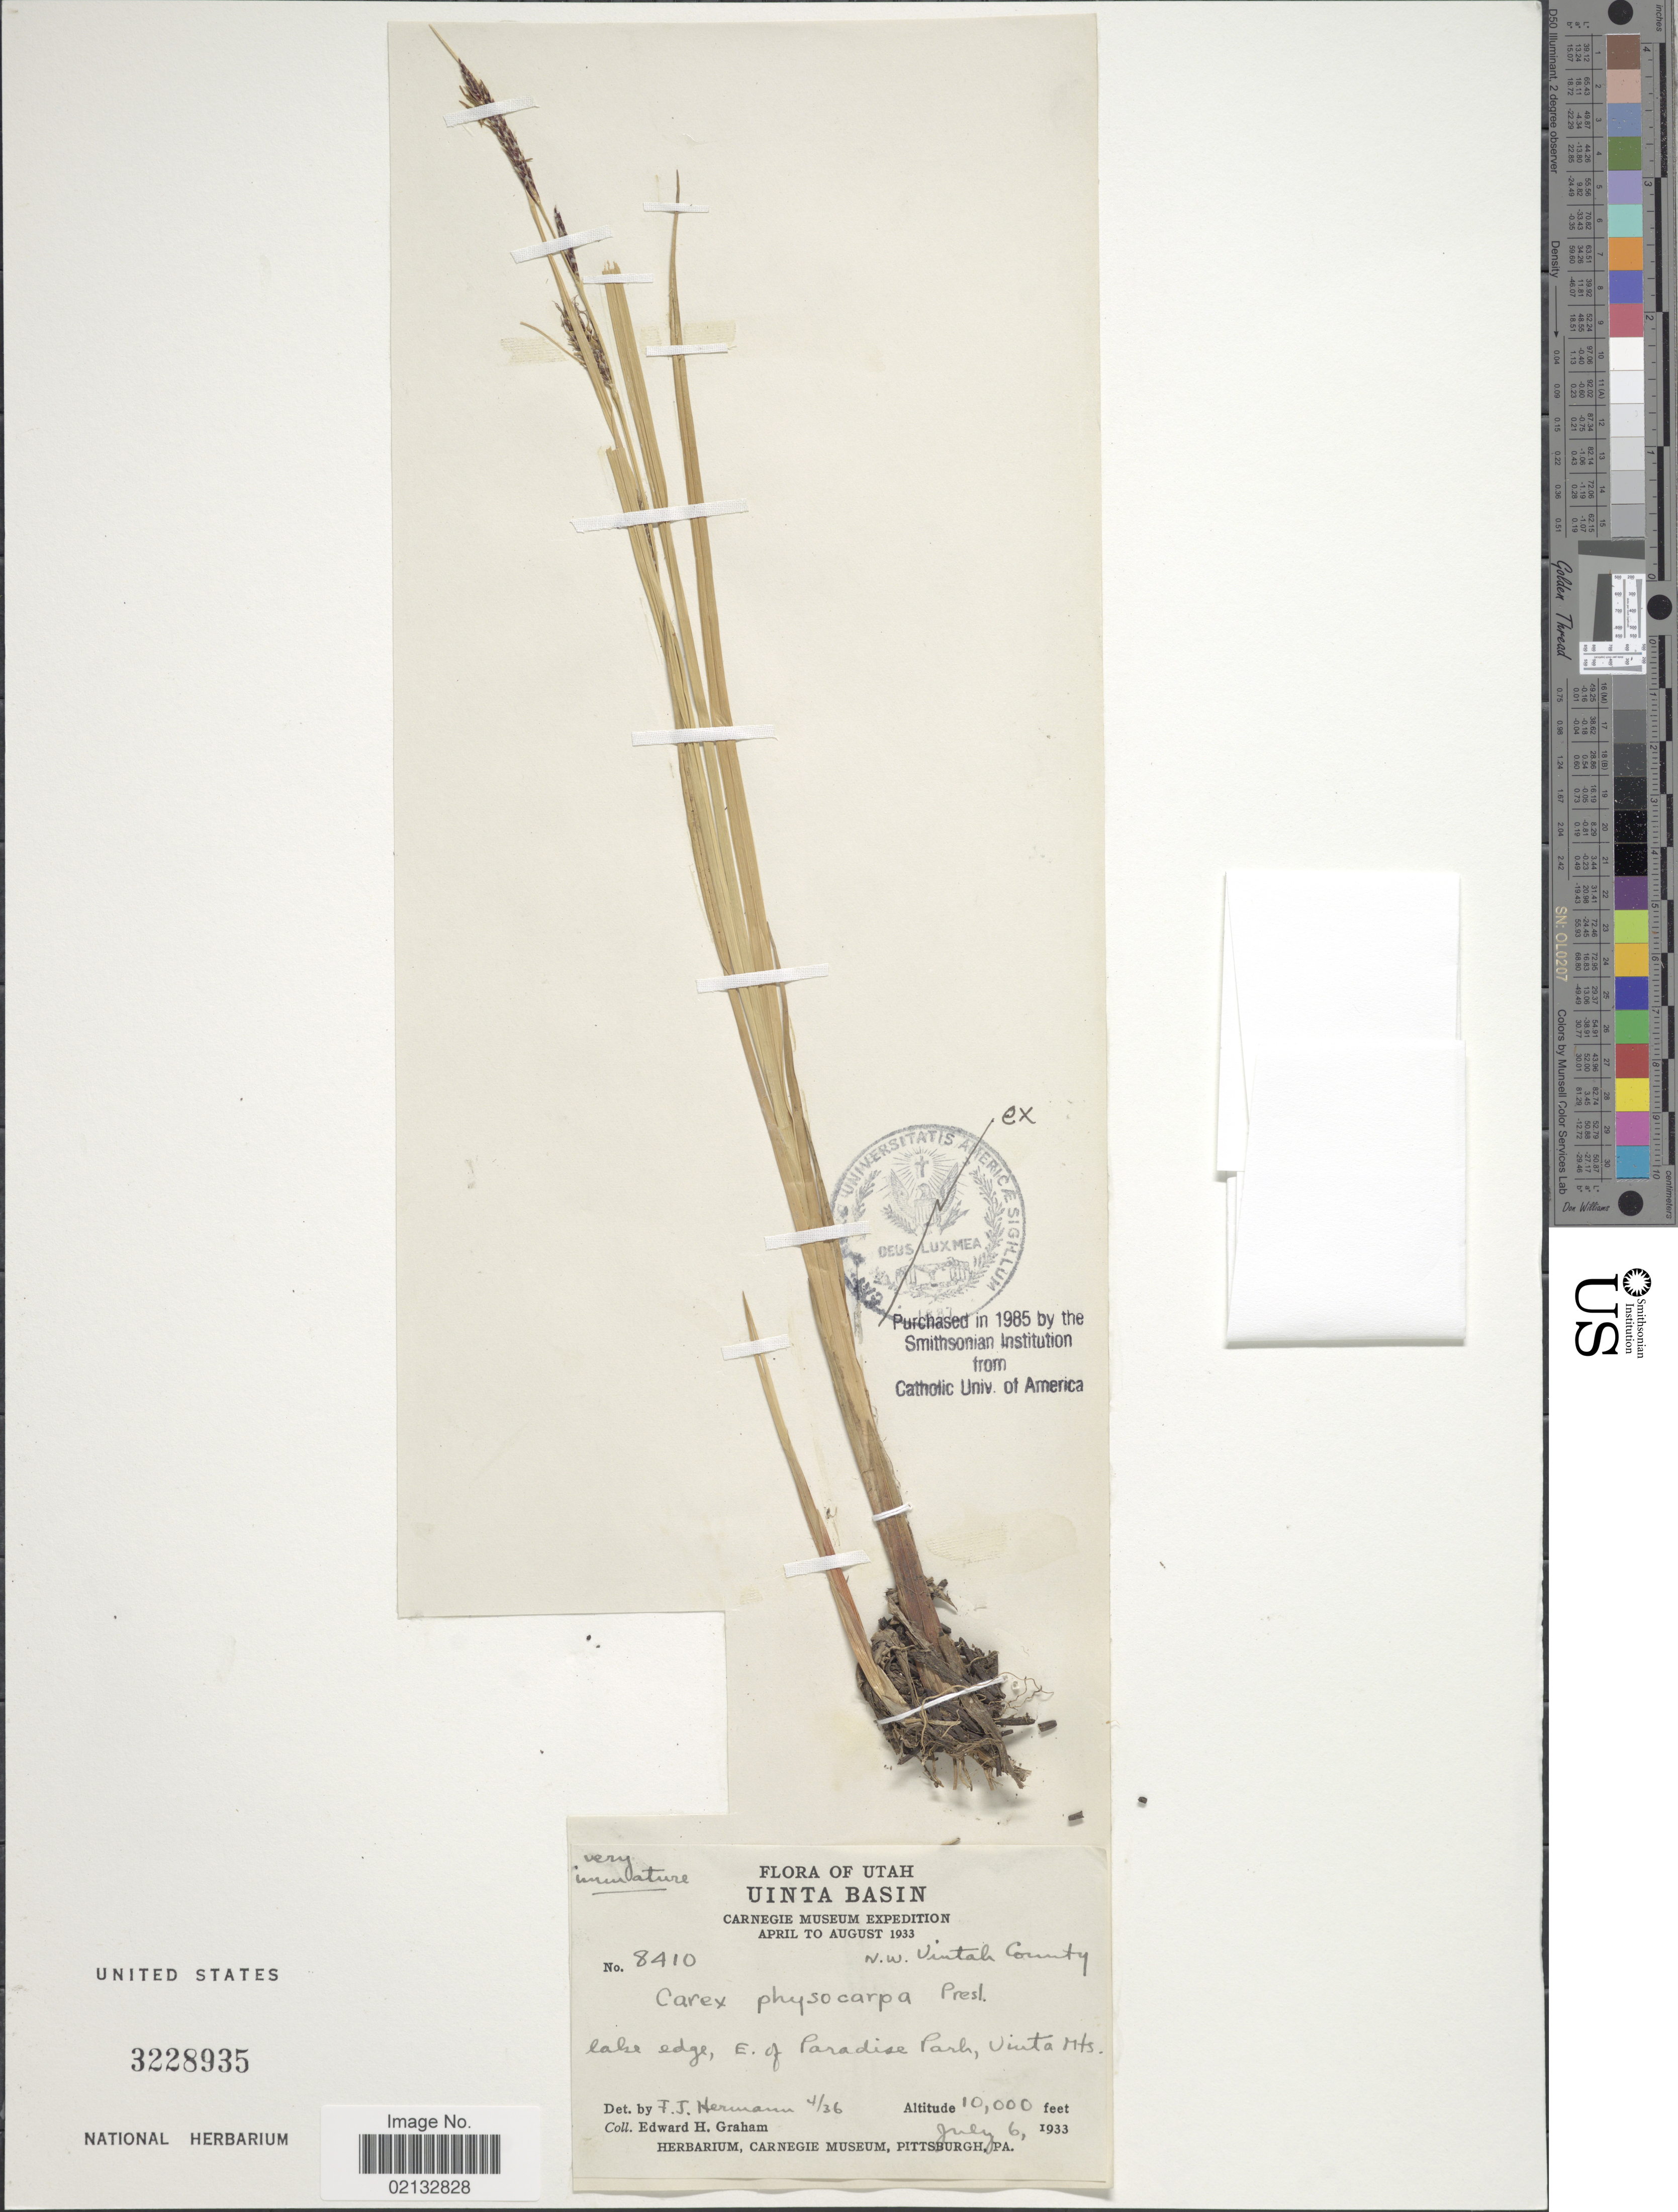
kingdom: Plantae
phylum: Tracheophyta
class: Liliopsida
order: Poales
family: Cyperaceae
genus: Carex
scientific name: Carex saxatilis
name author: L.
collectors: E. H. Graham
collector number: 8410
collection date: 1933-07-06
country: United States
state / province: Utah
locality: Uinta Basin. N.W. Uintah County. Lake edge, E. of Paradise Park, Uinta Mts.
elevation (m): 3048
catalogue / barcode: US 3228935